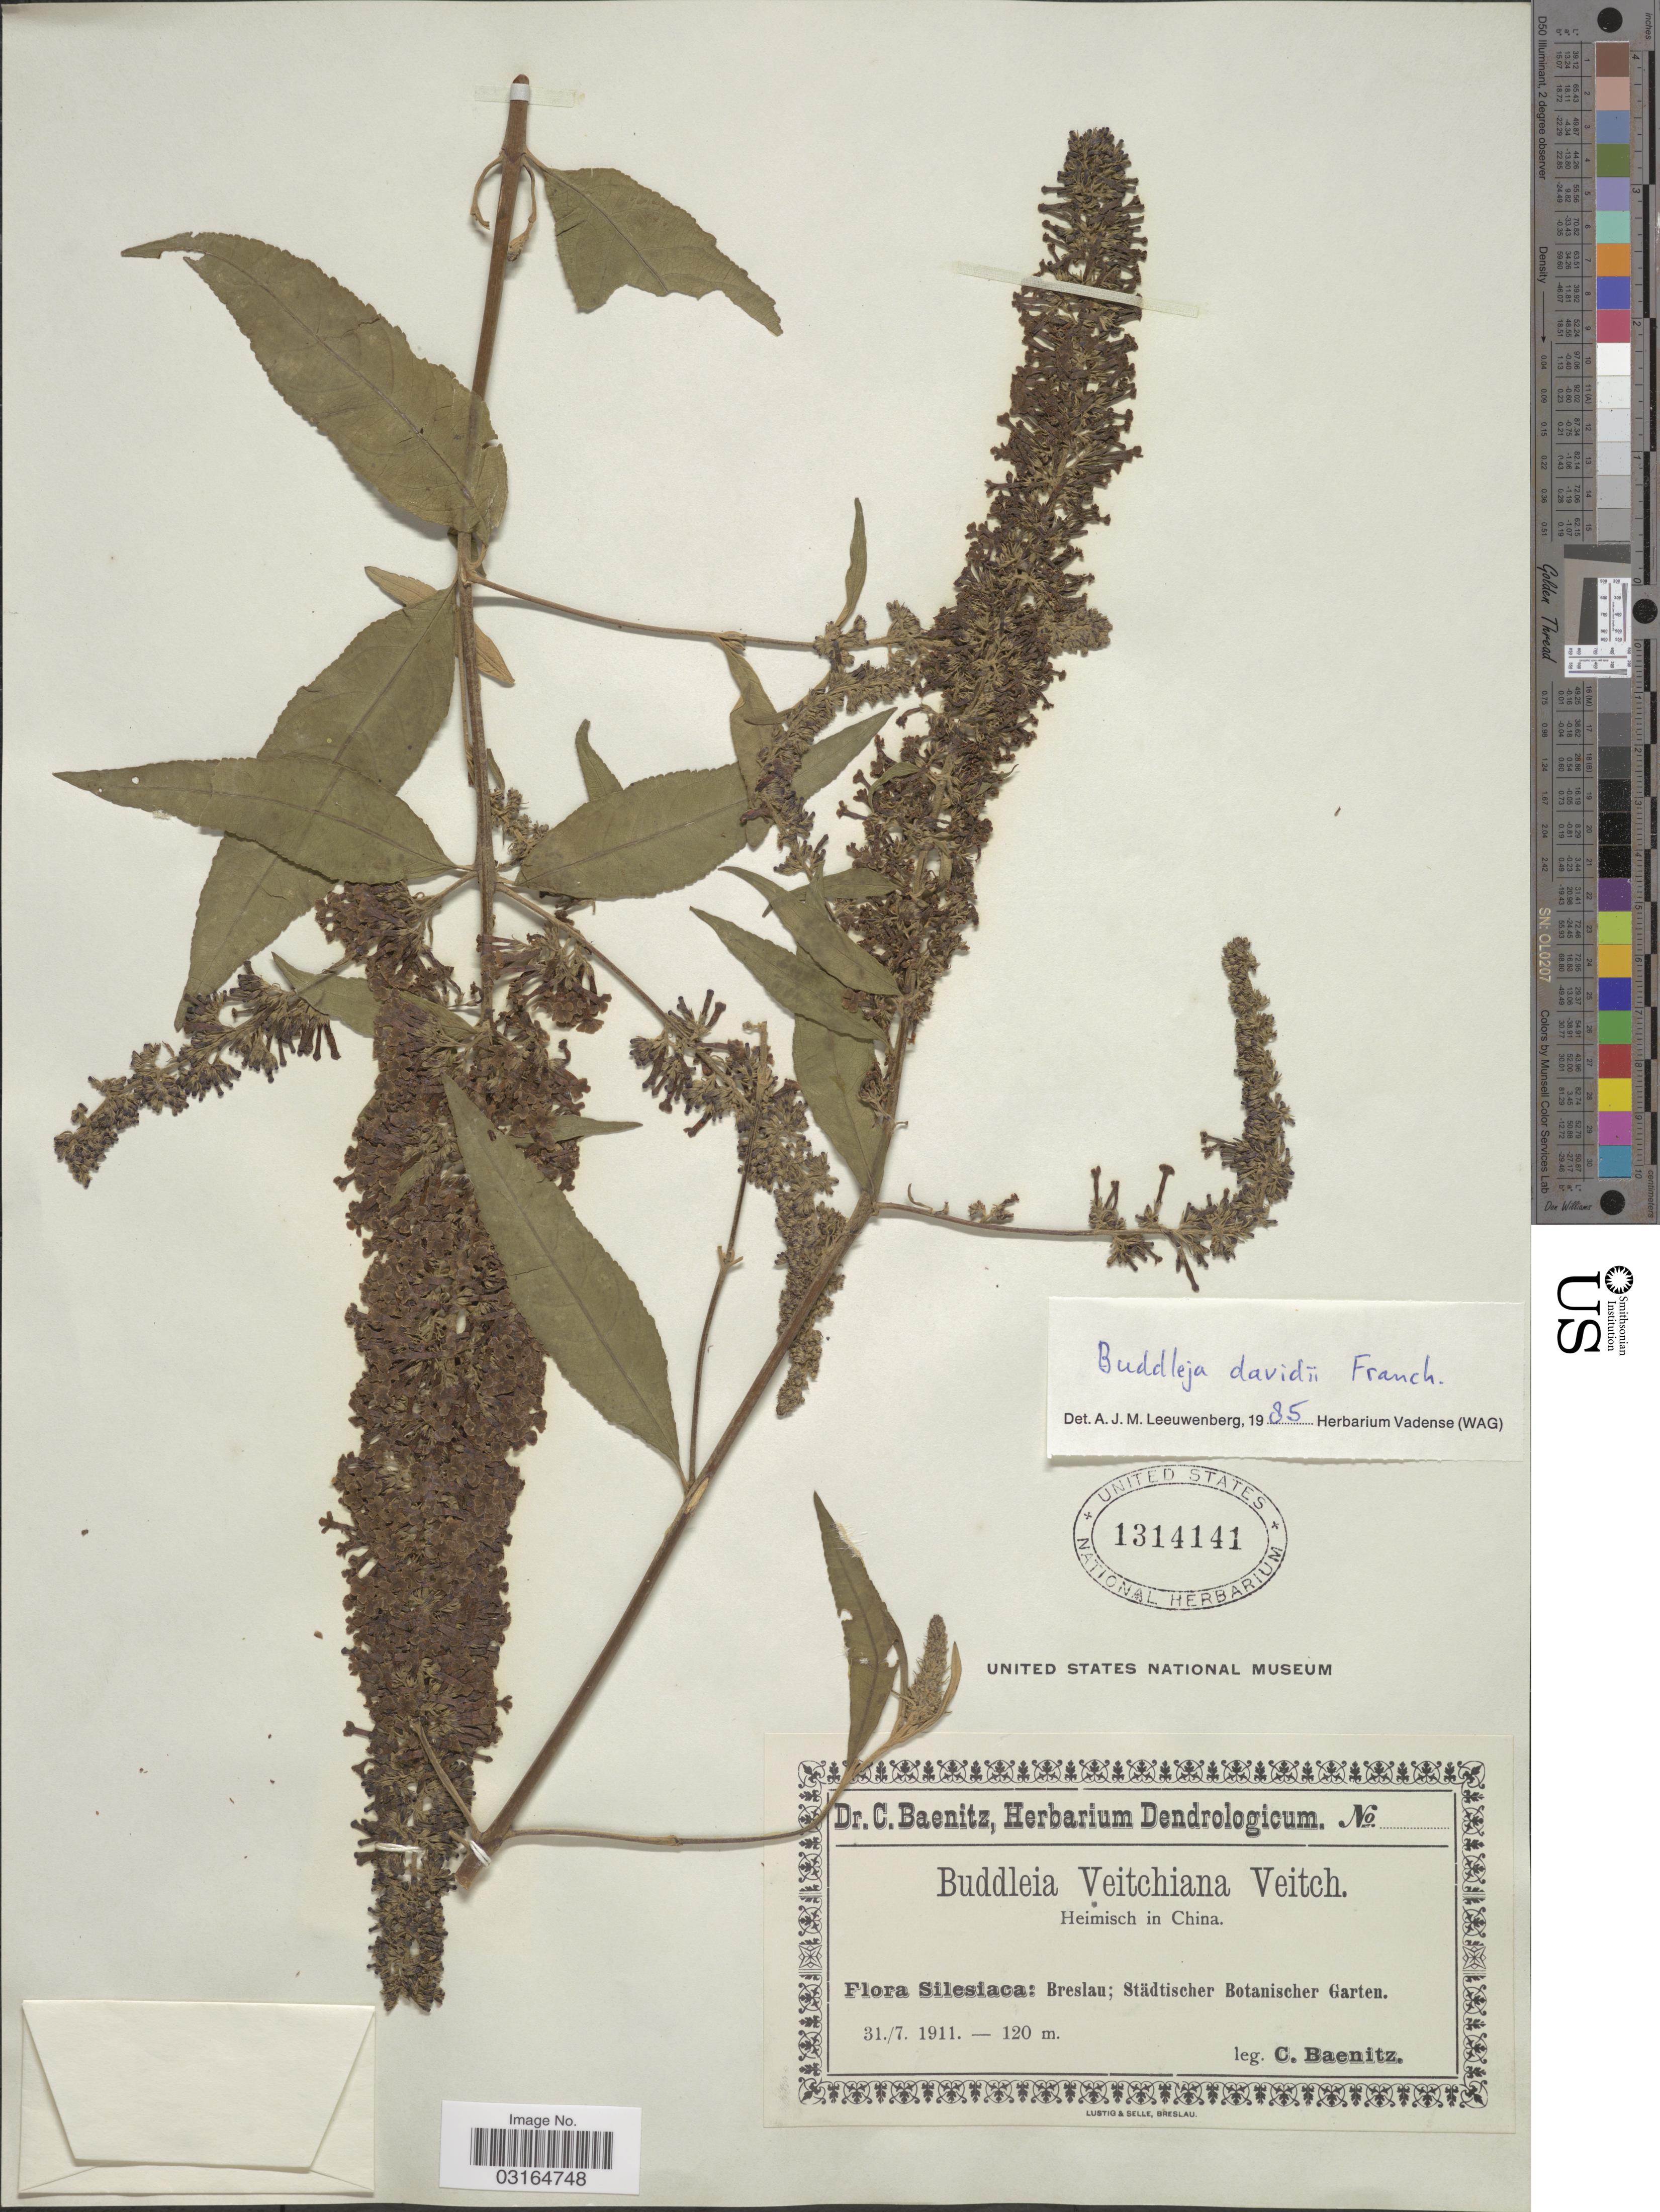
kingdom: Plantae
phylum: Tracheophyta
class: Magnoliopsida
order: Lamiales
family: Scrophulariaceae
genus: Buddleja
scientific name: Buddleja davidii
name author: Franch.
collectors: C. G. Baenitz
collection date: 1911-07-31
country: Poland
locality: Silesiaca: Breslau; Städtischer Botanischer Garten.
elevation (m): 120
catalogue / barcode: US 1314141